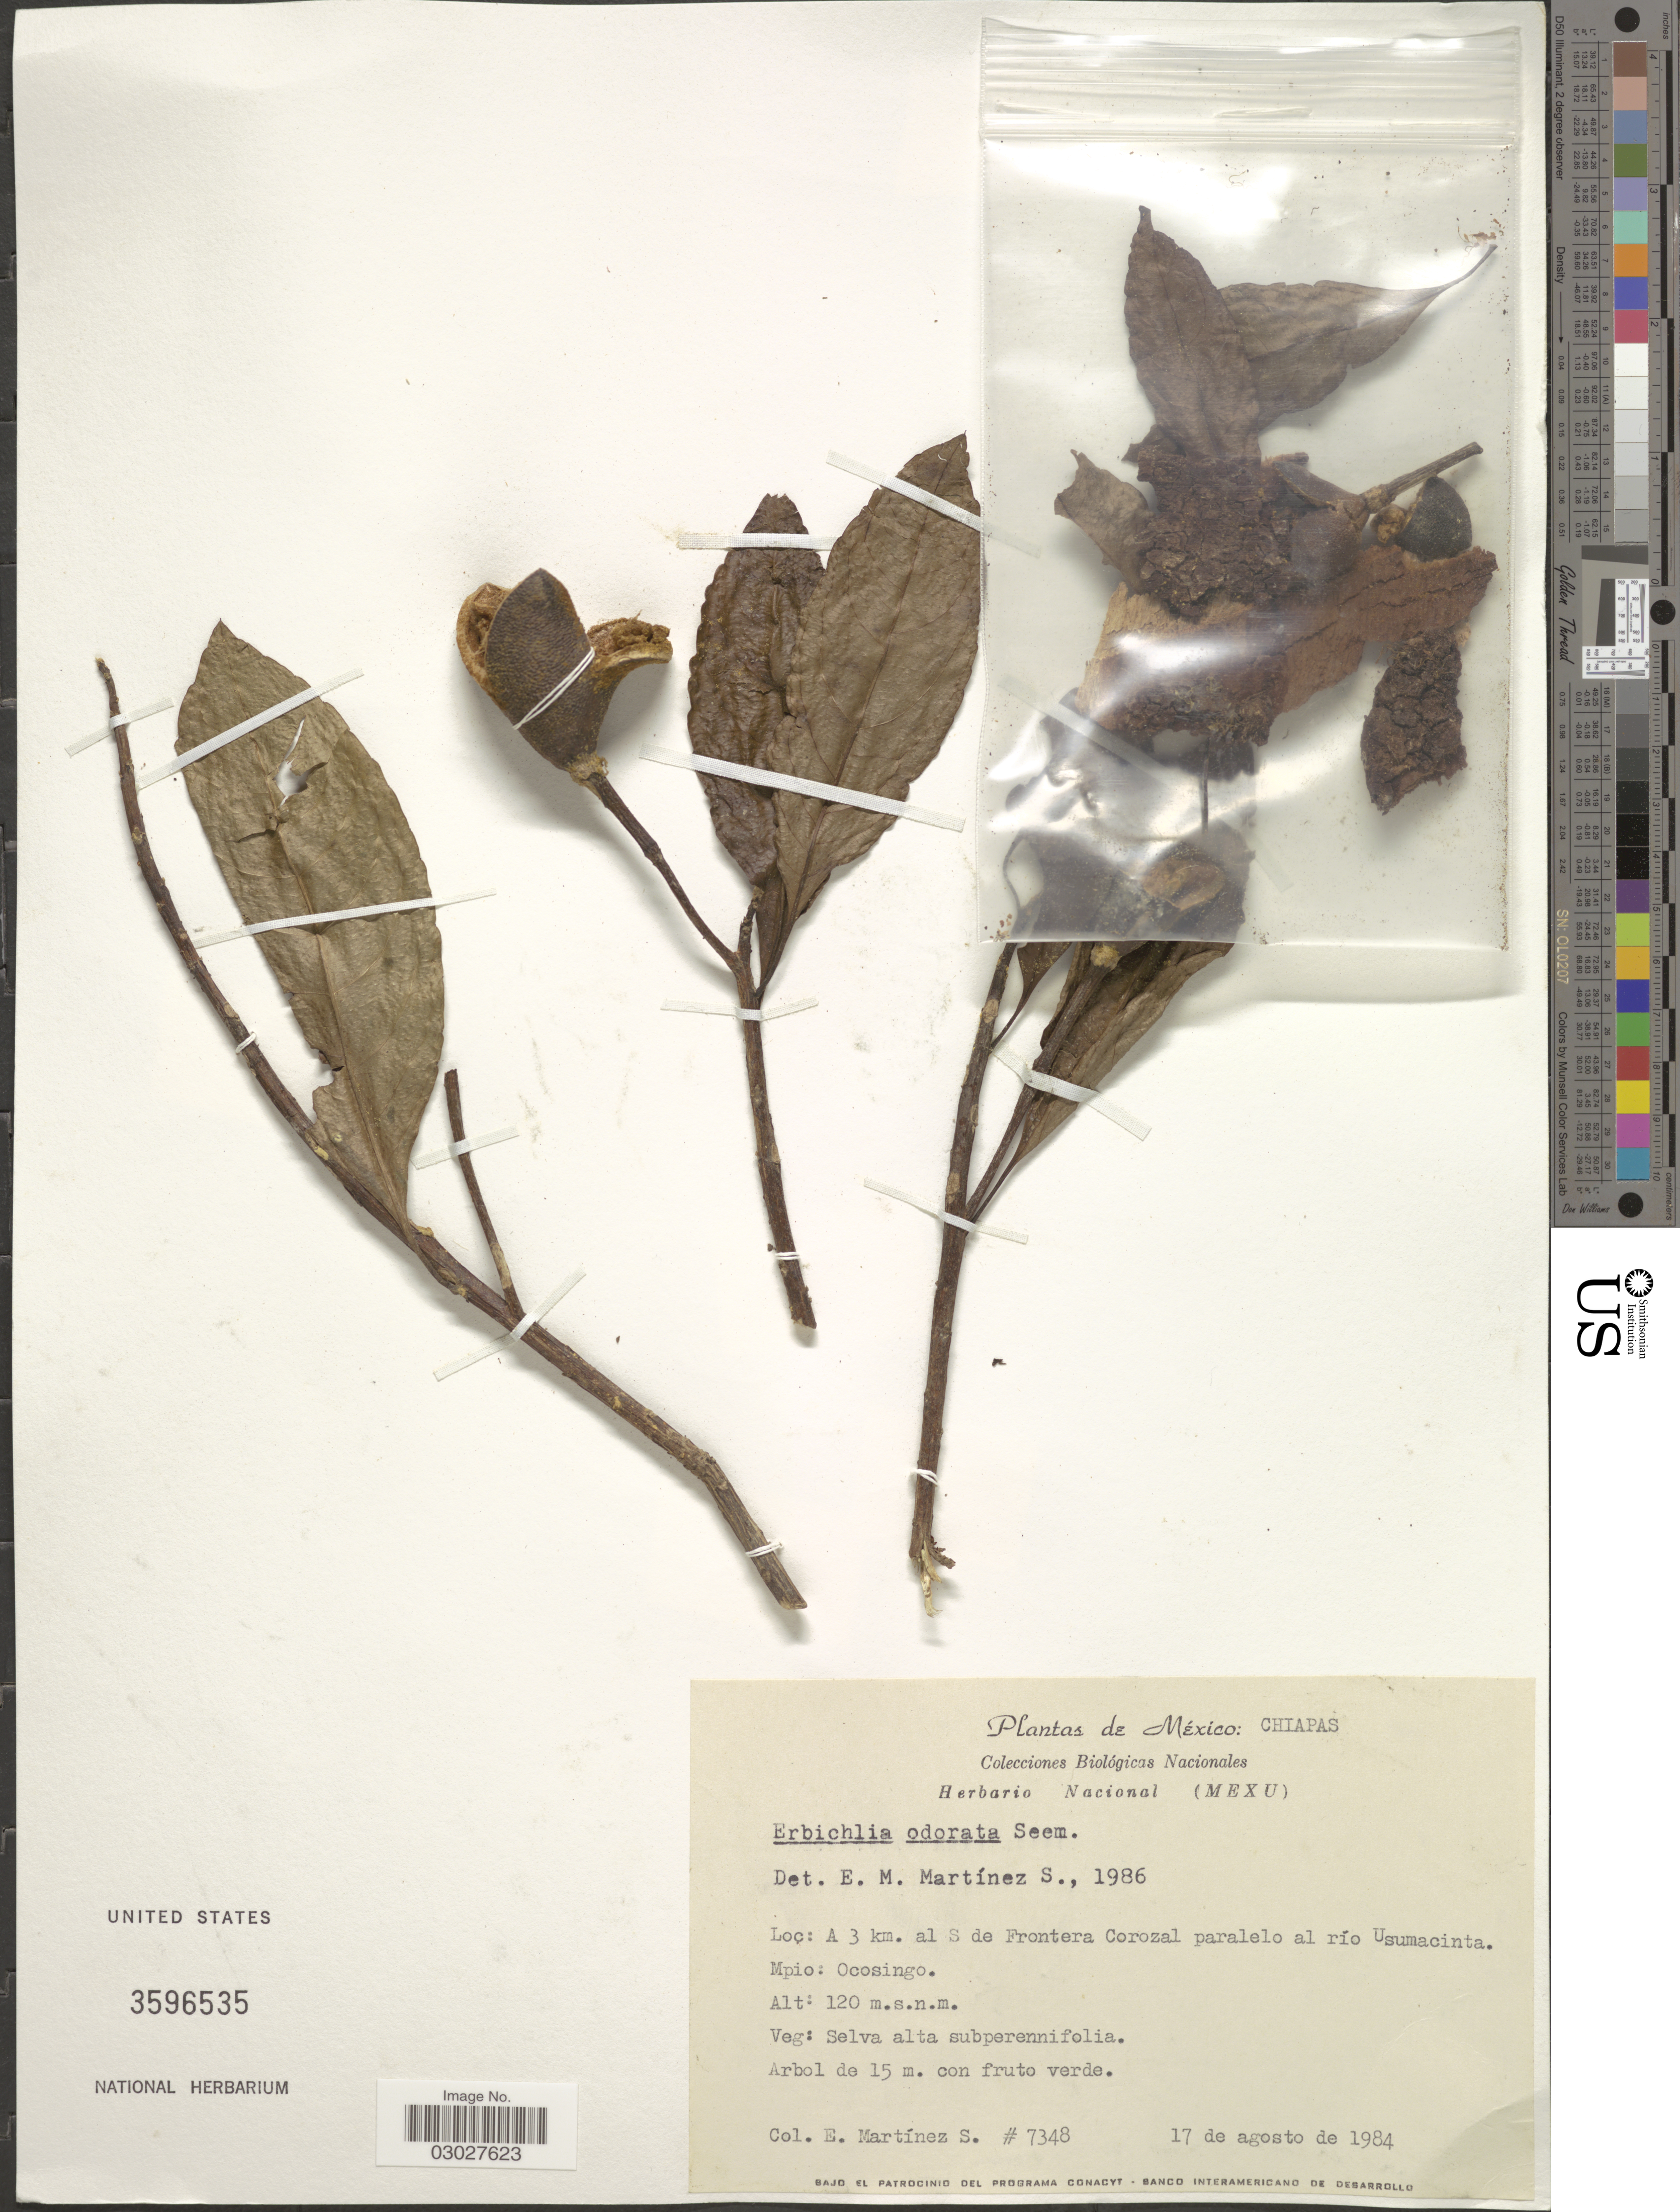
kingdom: Plantae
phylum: Tracheophyta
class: Magnoliopsida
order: Malpighiales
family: Turneraceae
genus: Erblichia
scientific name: Erblichia odorata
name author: Seem.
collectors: E. M. Martínez S.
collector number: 7348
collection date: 1984-08-17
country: Mexico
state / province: Chiapas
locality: A 3 km. al S de Frontera Corozal paralelo al río Usumacinta. Mpio: Ocosingo.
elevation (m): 120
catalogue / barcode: US 3596535